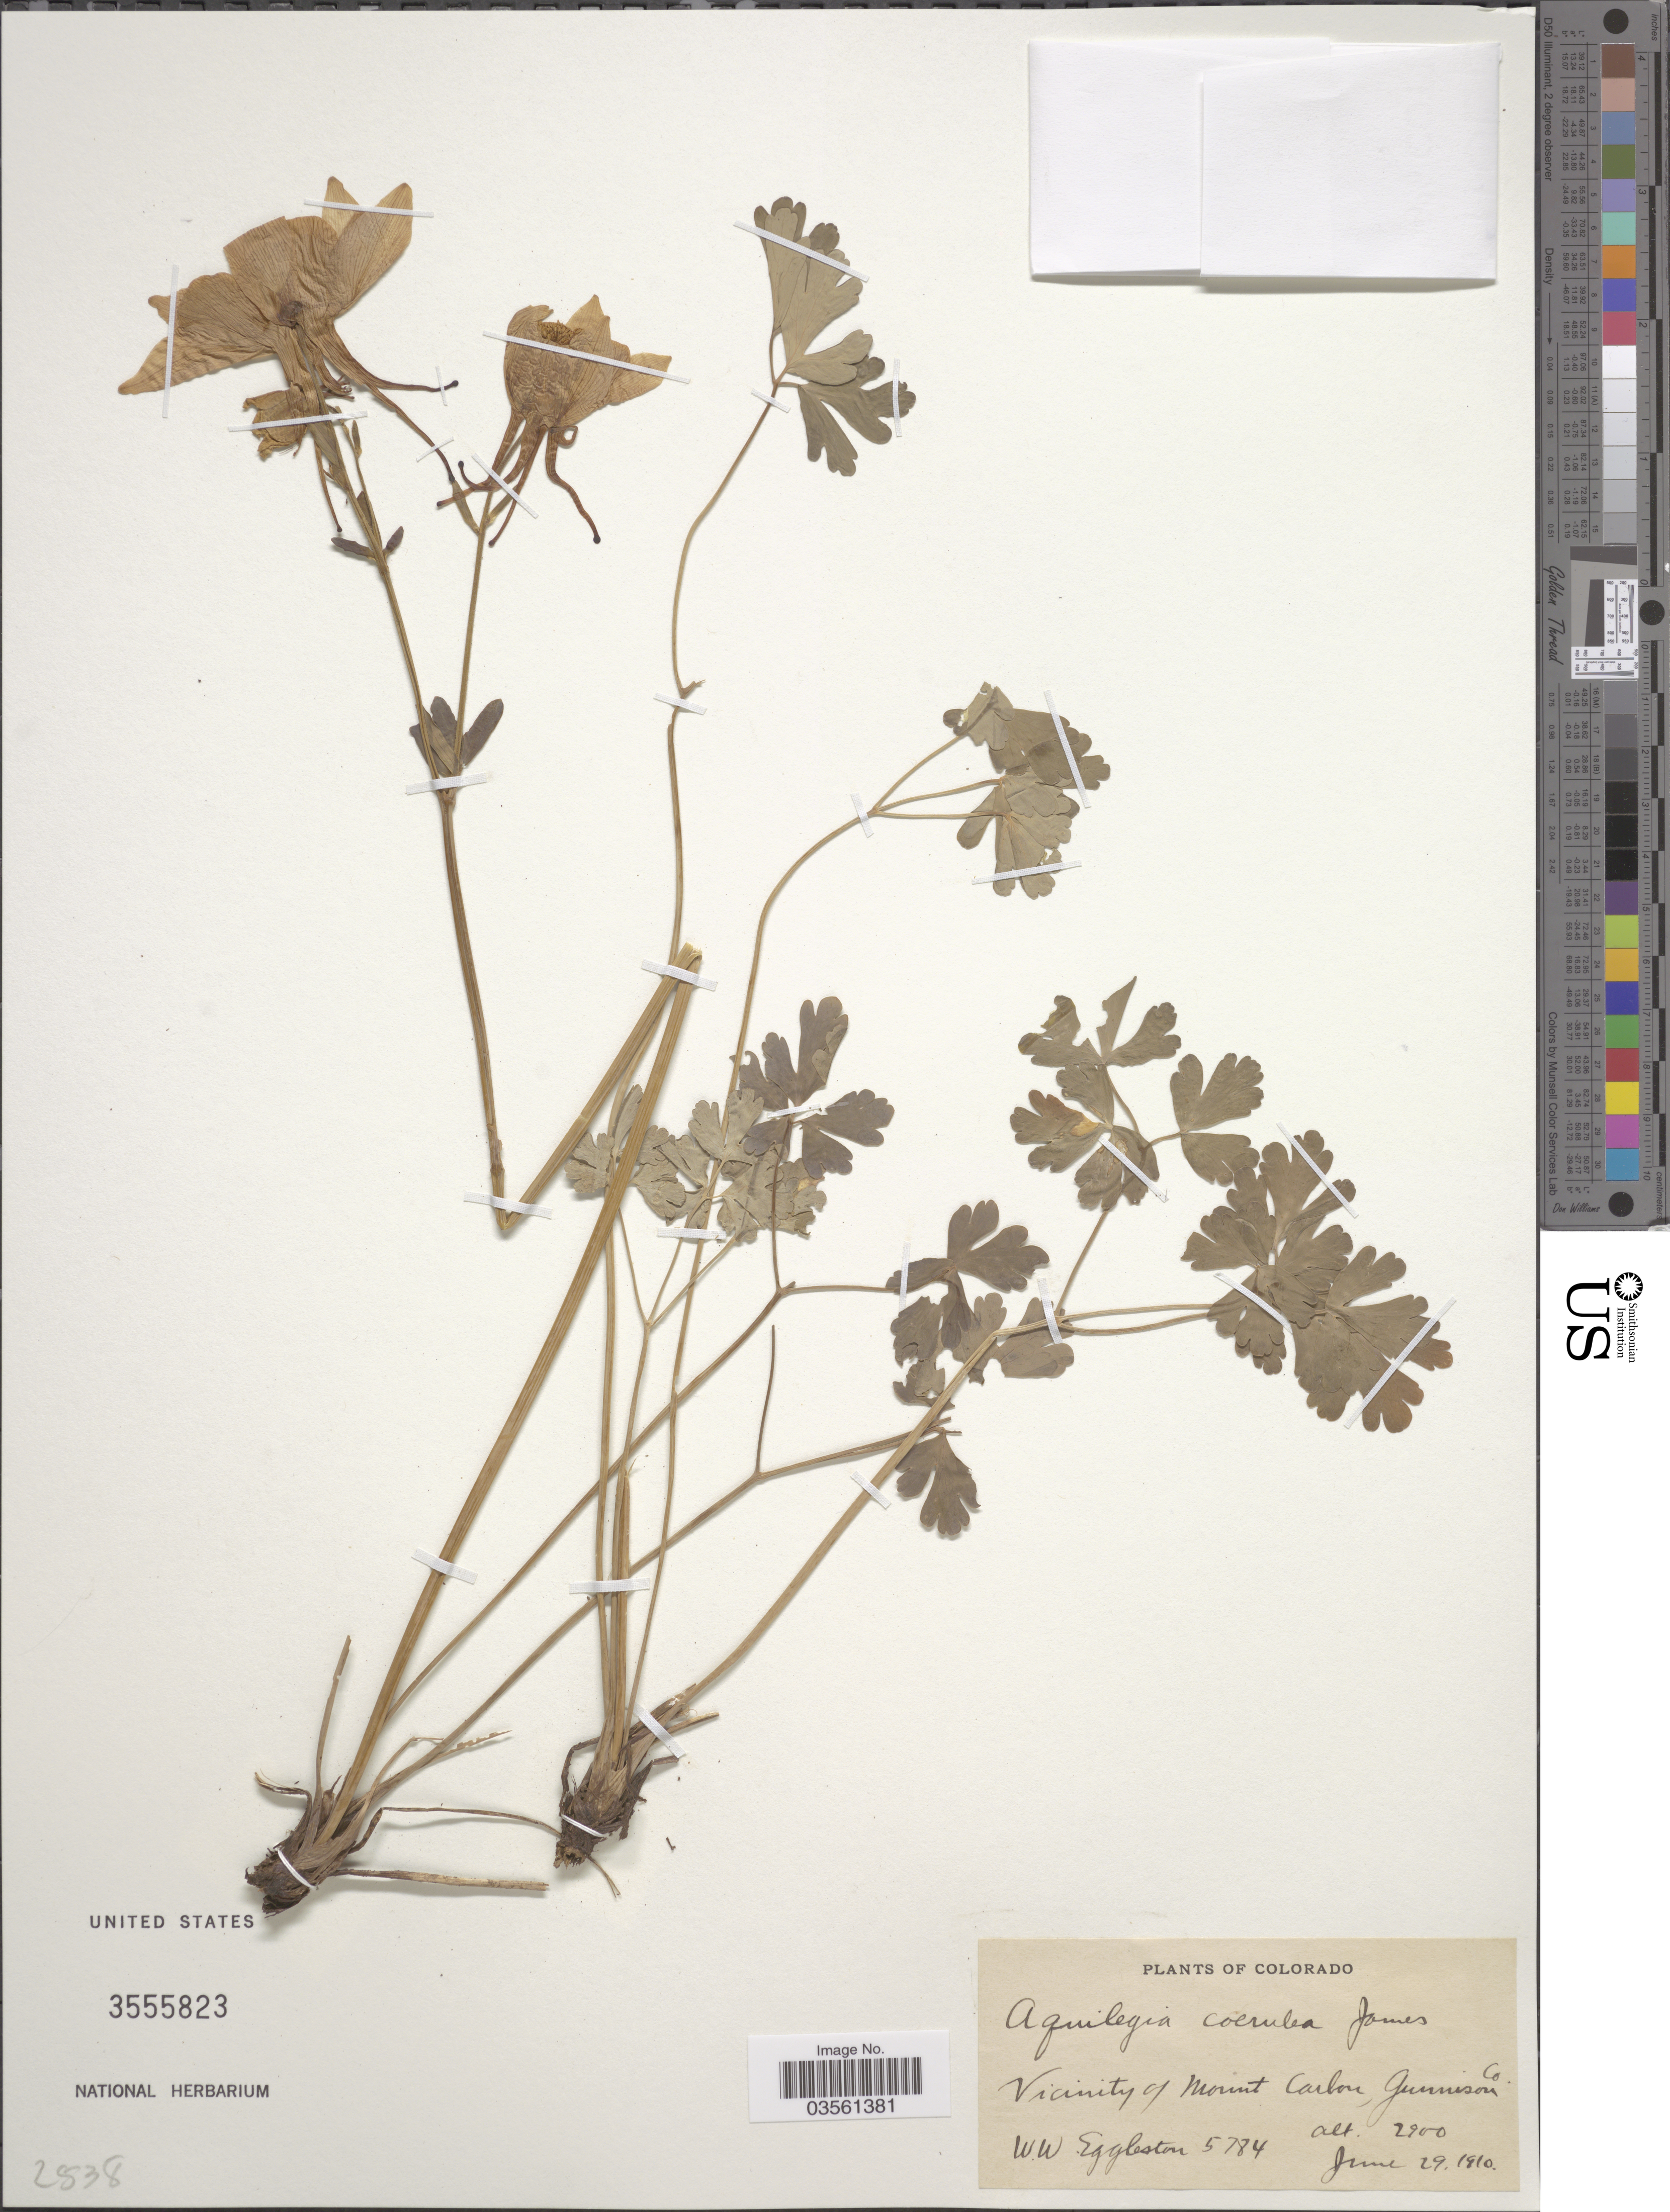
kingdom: Plantae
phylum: Tracheophyta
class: Magnoliopsida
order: Ranunculales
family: Ranunculaceae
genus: Aquilegia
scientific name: Aquilegia coerulea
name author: E. James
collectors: W. W. Eggleston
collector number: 5784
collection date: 1910-06-29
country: United States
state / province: Colorado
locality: Vicinity of Mount Carbon, Gunnison Co.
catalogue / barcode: US 3555823